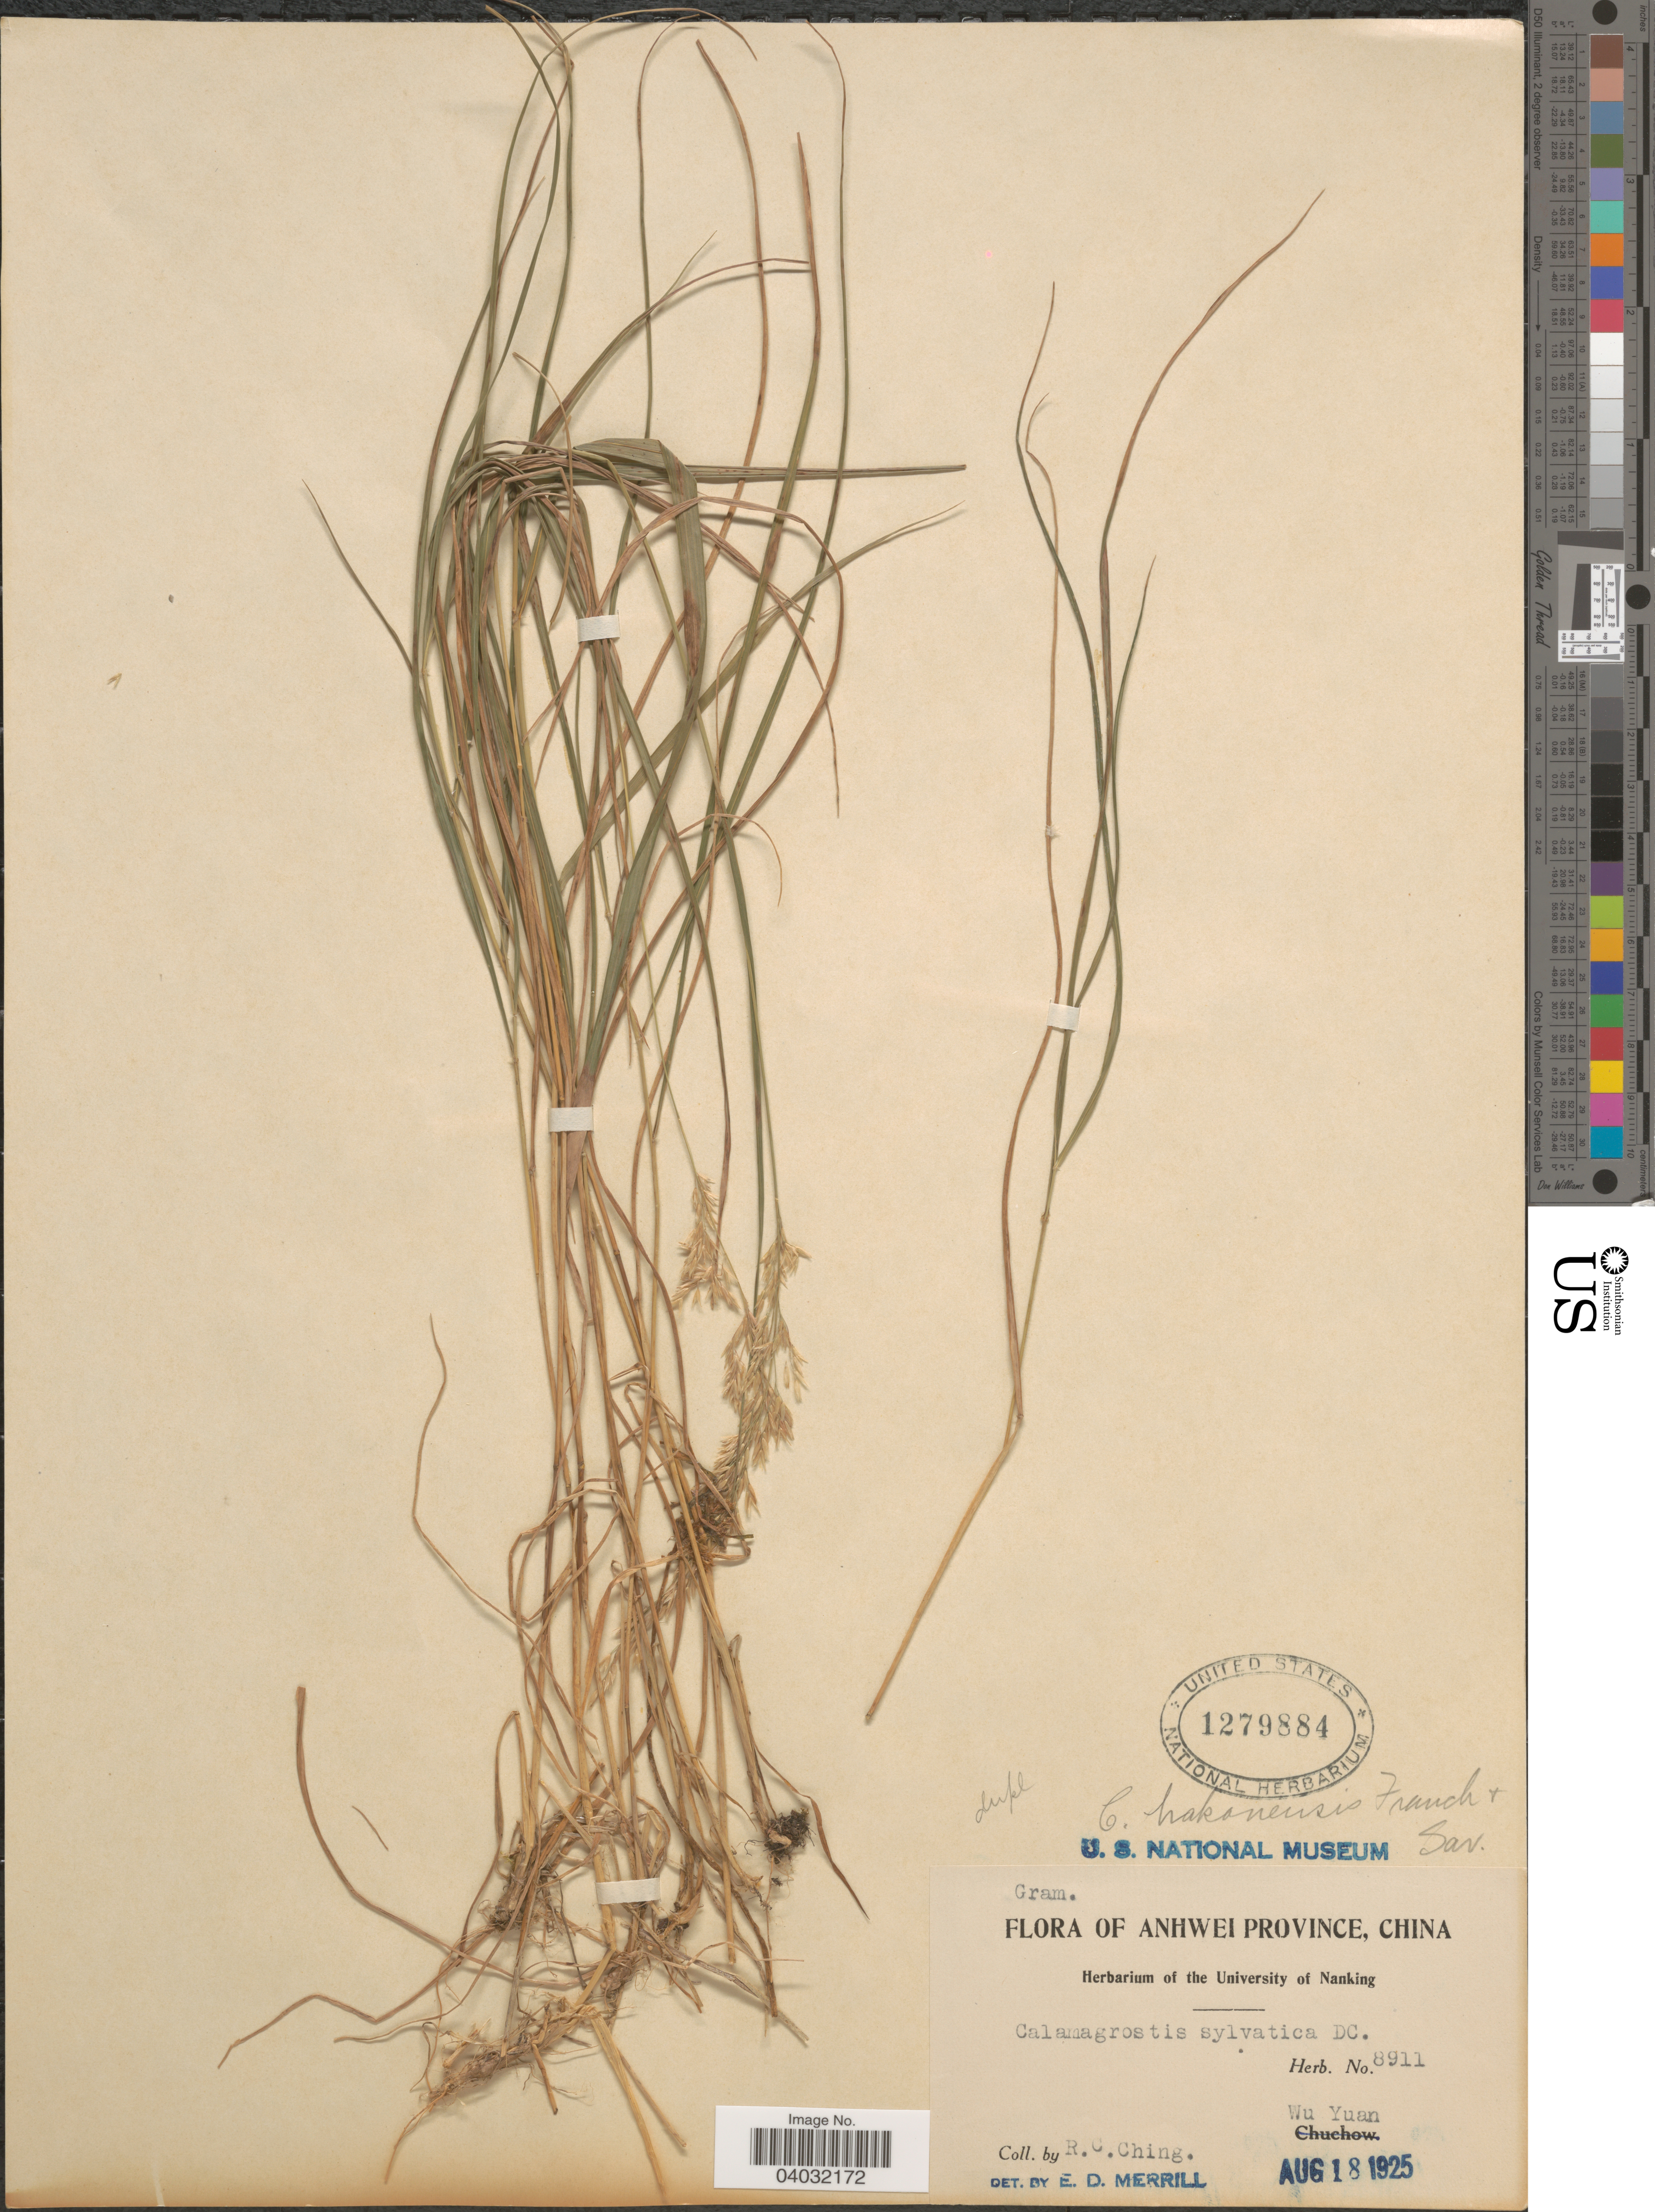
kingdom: Plantae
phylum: Tracheophyta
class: Liliopsida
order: Poales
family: Poaceae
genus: Calamagrostis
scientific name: Calamagrostis hakonensis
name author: Franch. & Sav.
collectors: R. C. Ching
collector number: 8911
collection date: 1925-08-18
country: China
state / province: Anhui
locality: Anhwei Province. Wu Yuan.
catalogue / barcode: US 1279884